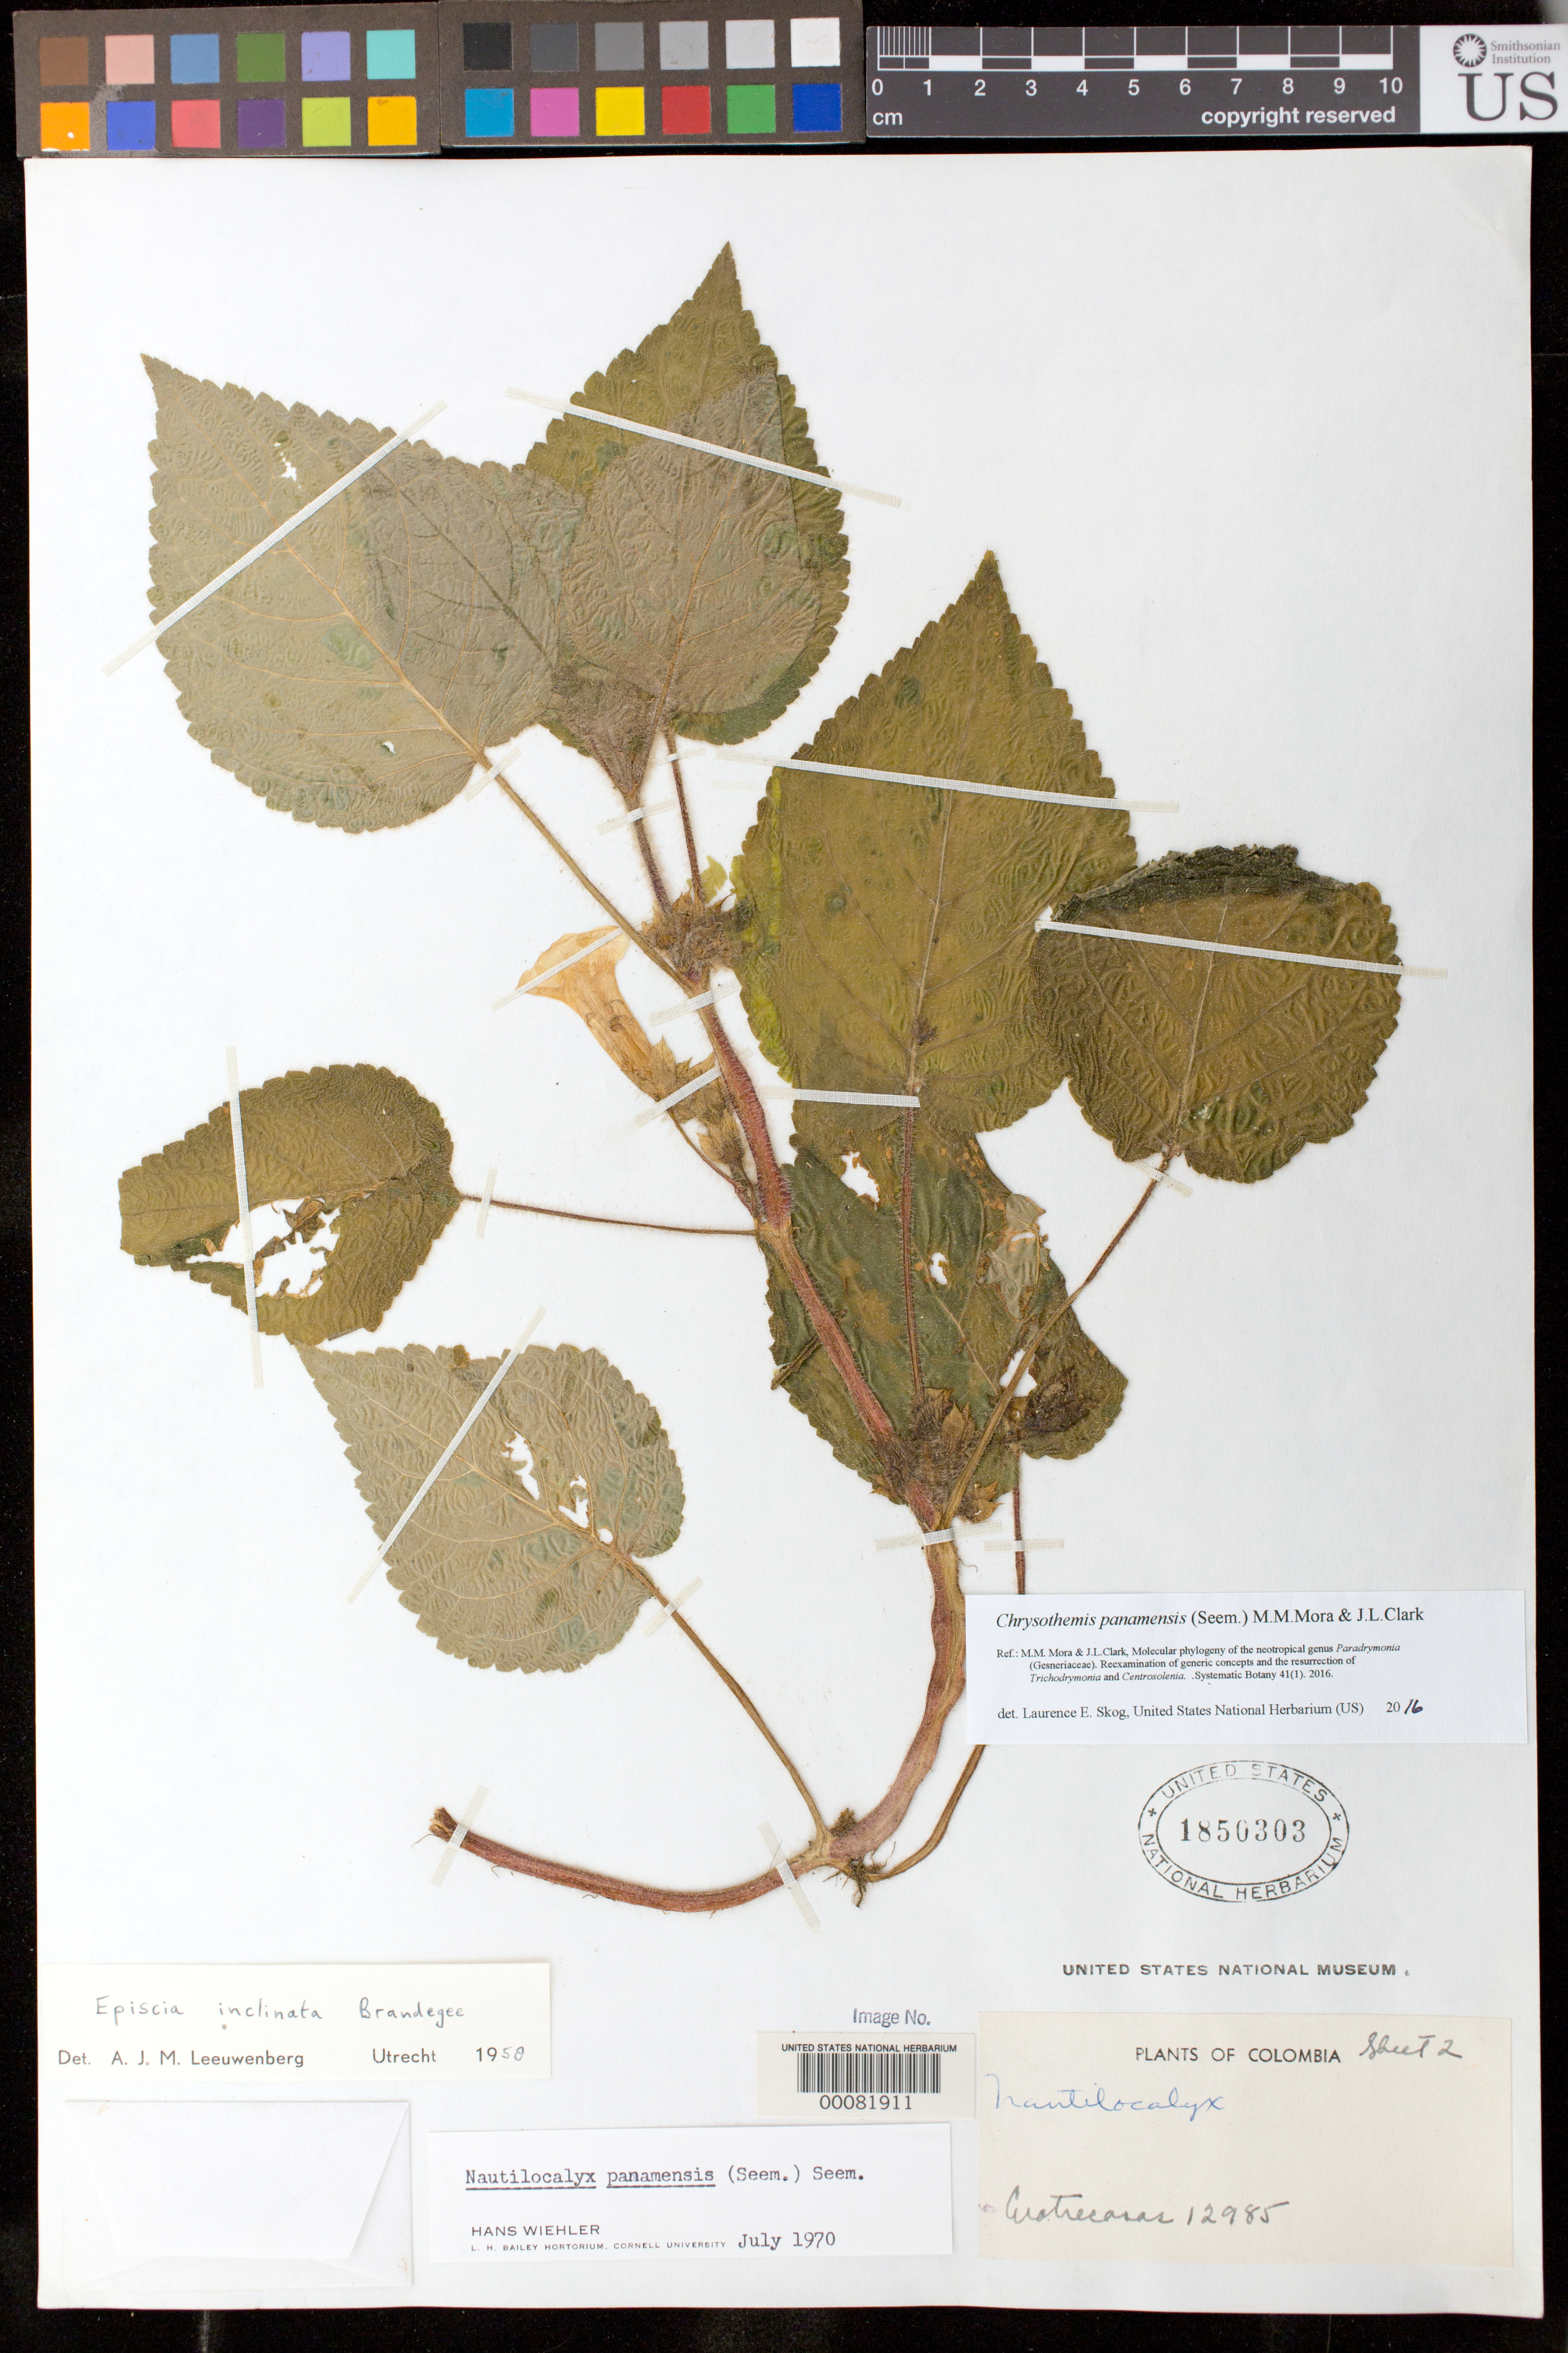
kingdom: Plantae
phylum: Tracheophyta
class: Magnoliopsida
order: Lamiales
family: Gesneriaceae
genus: Chrysothemis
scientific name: Chrysothemis panamensis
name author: (Seem.) M.M. Mora & J.L. Clark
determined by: Skog, Laurence E.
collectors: J. Cuatrecasas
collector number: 12985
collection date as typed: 11 Nov 1941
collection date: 1941-11-11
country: Colombia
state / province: Norte de Santander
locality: Cordillera Oriental, región del Sarare, Quebrada de la China (afluente del río Cubugón), entre Santa Librada y El Caraño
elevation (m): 600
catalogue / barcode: US 1850303